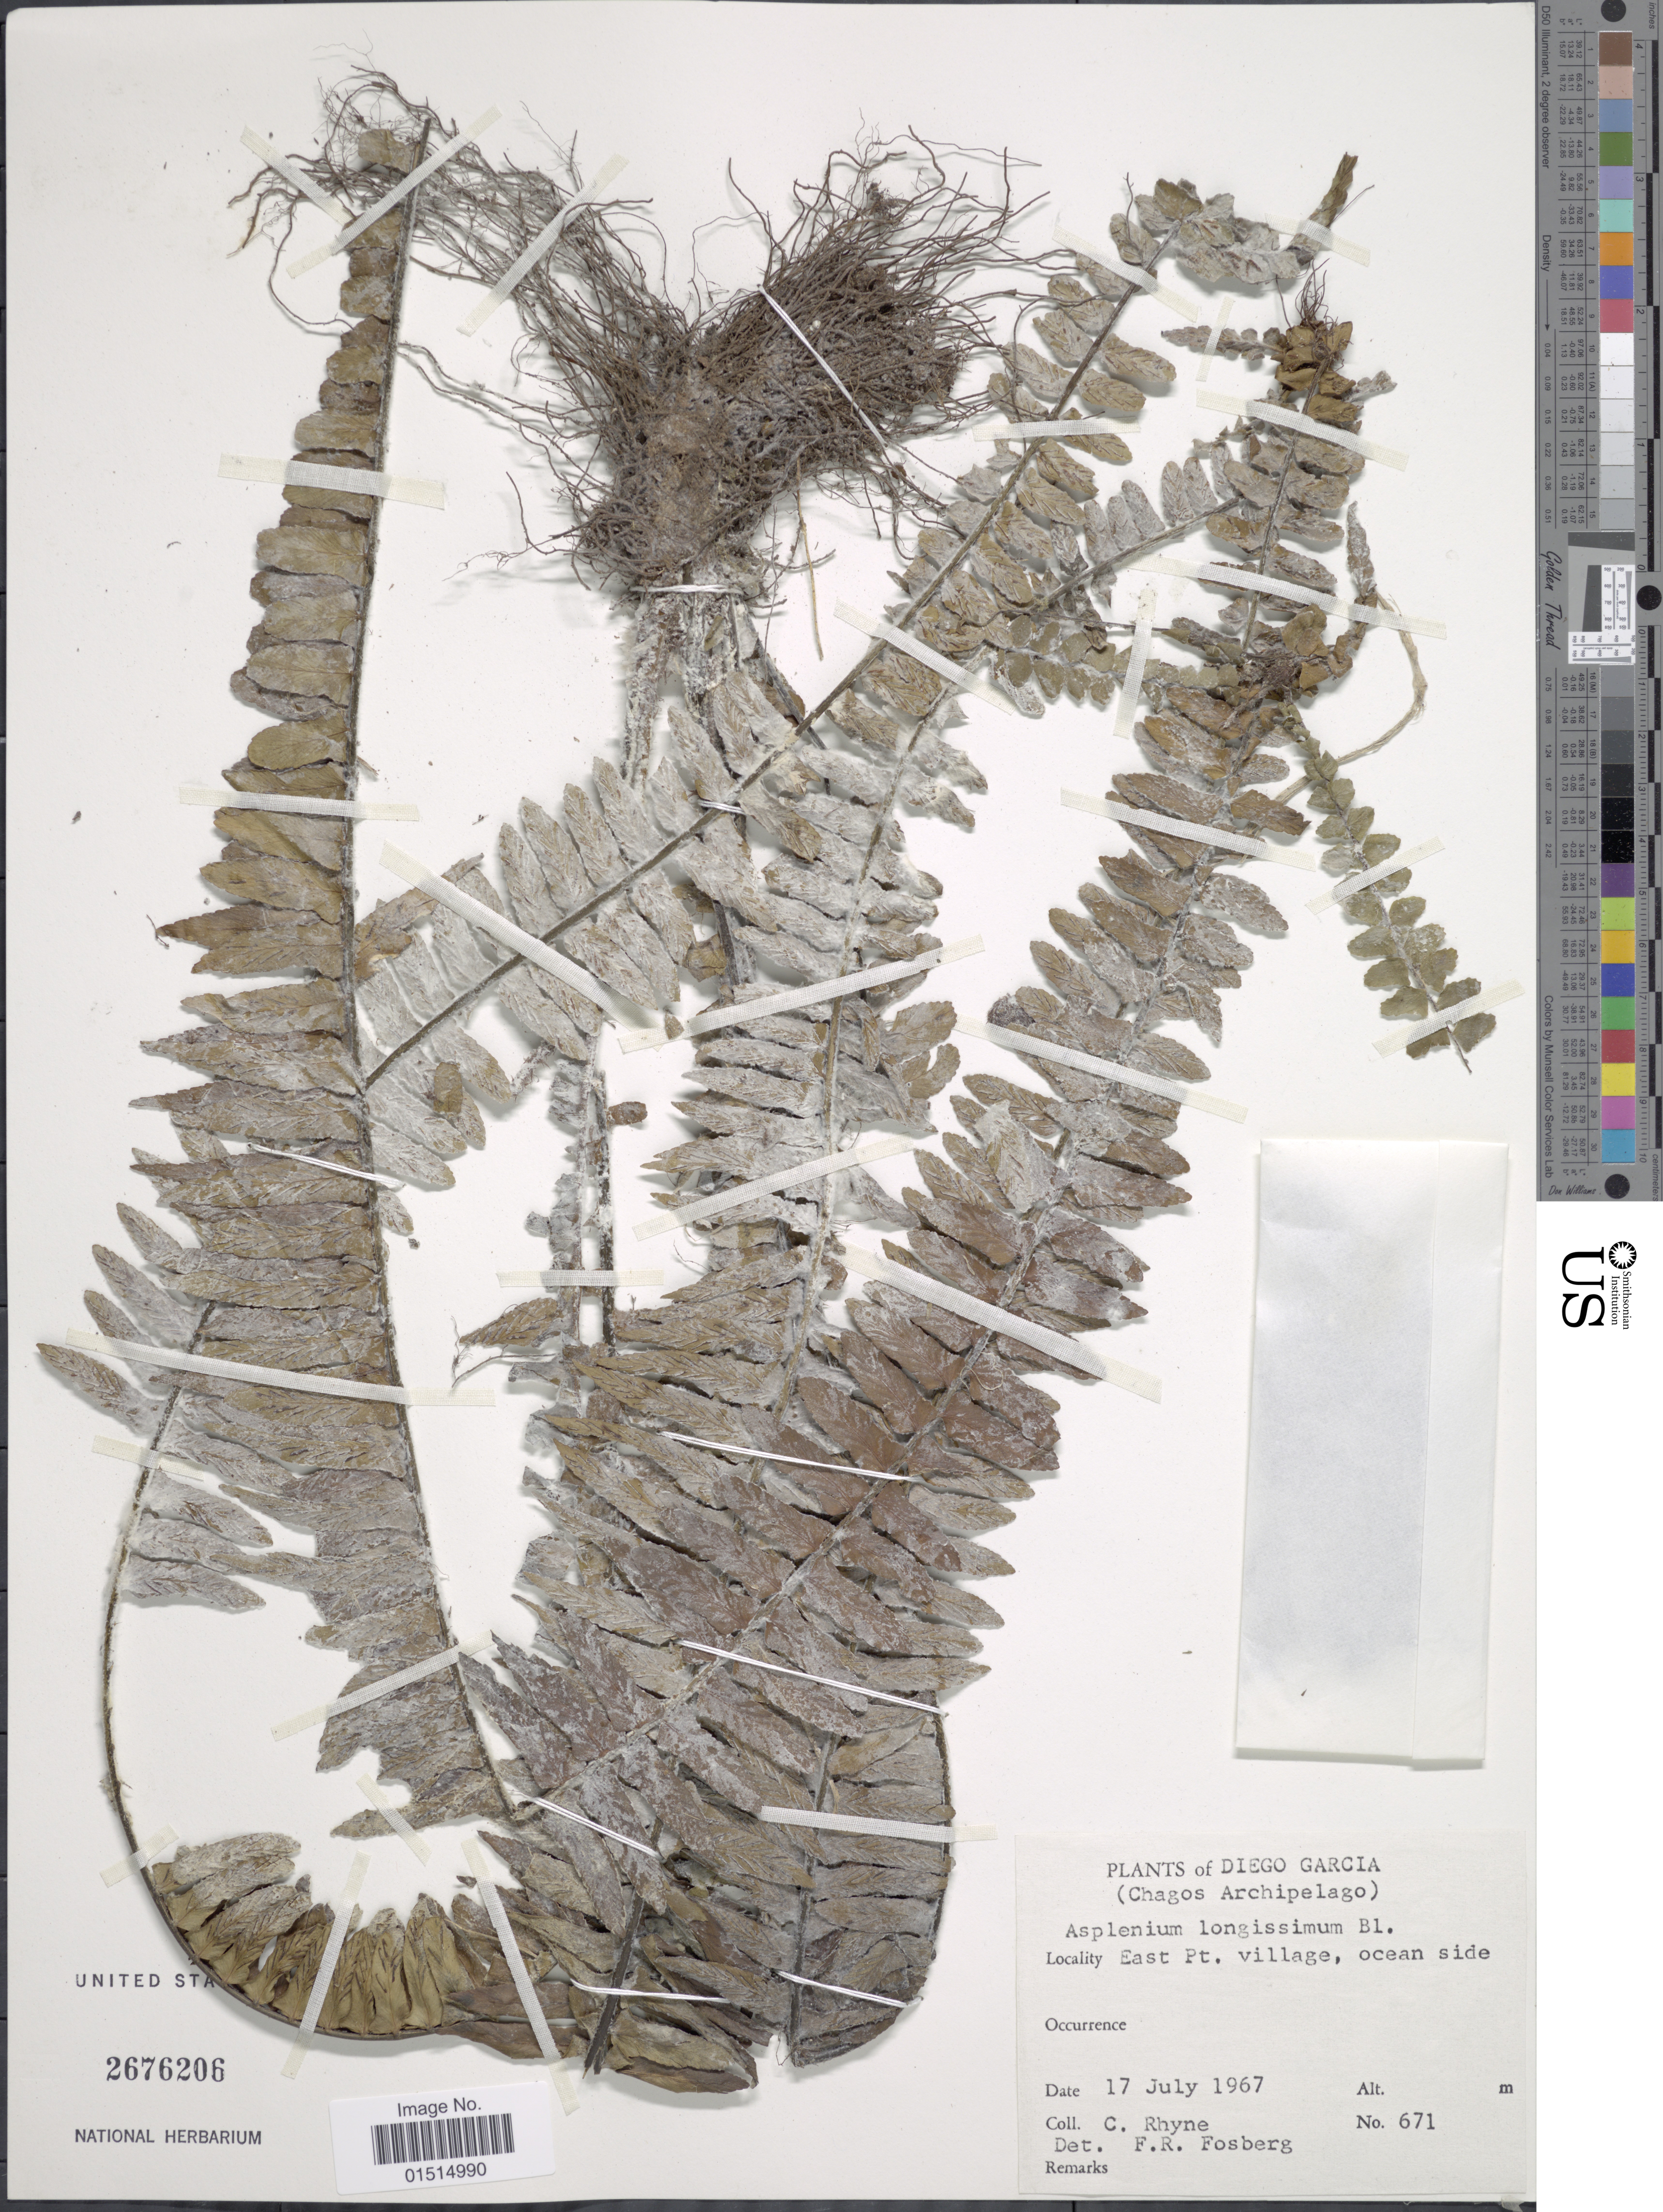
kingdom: Plantae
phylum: Tracheophyta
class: Polypodiopsida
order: Polypodiales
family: Aspleniaceae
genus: Asplenium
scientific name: Asplenium longissimum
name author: Blume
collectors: C. Rhyne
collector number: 671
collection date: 1967-07-17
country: British Indian Ocean Territory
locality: Diego Garcia, East Pt. village, ocean side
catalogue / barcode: US 2676206